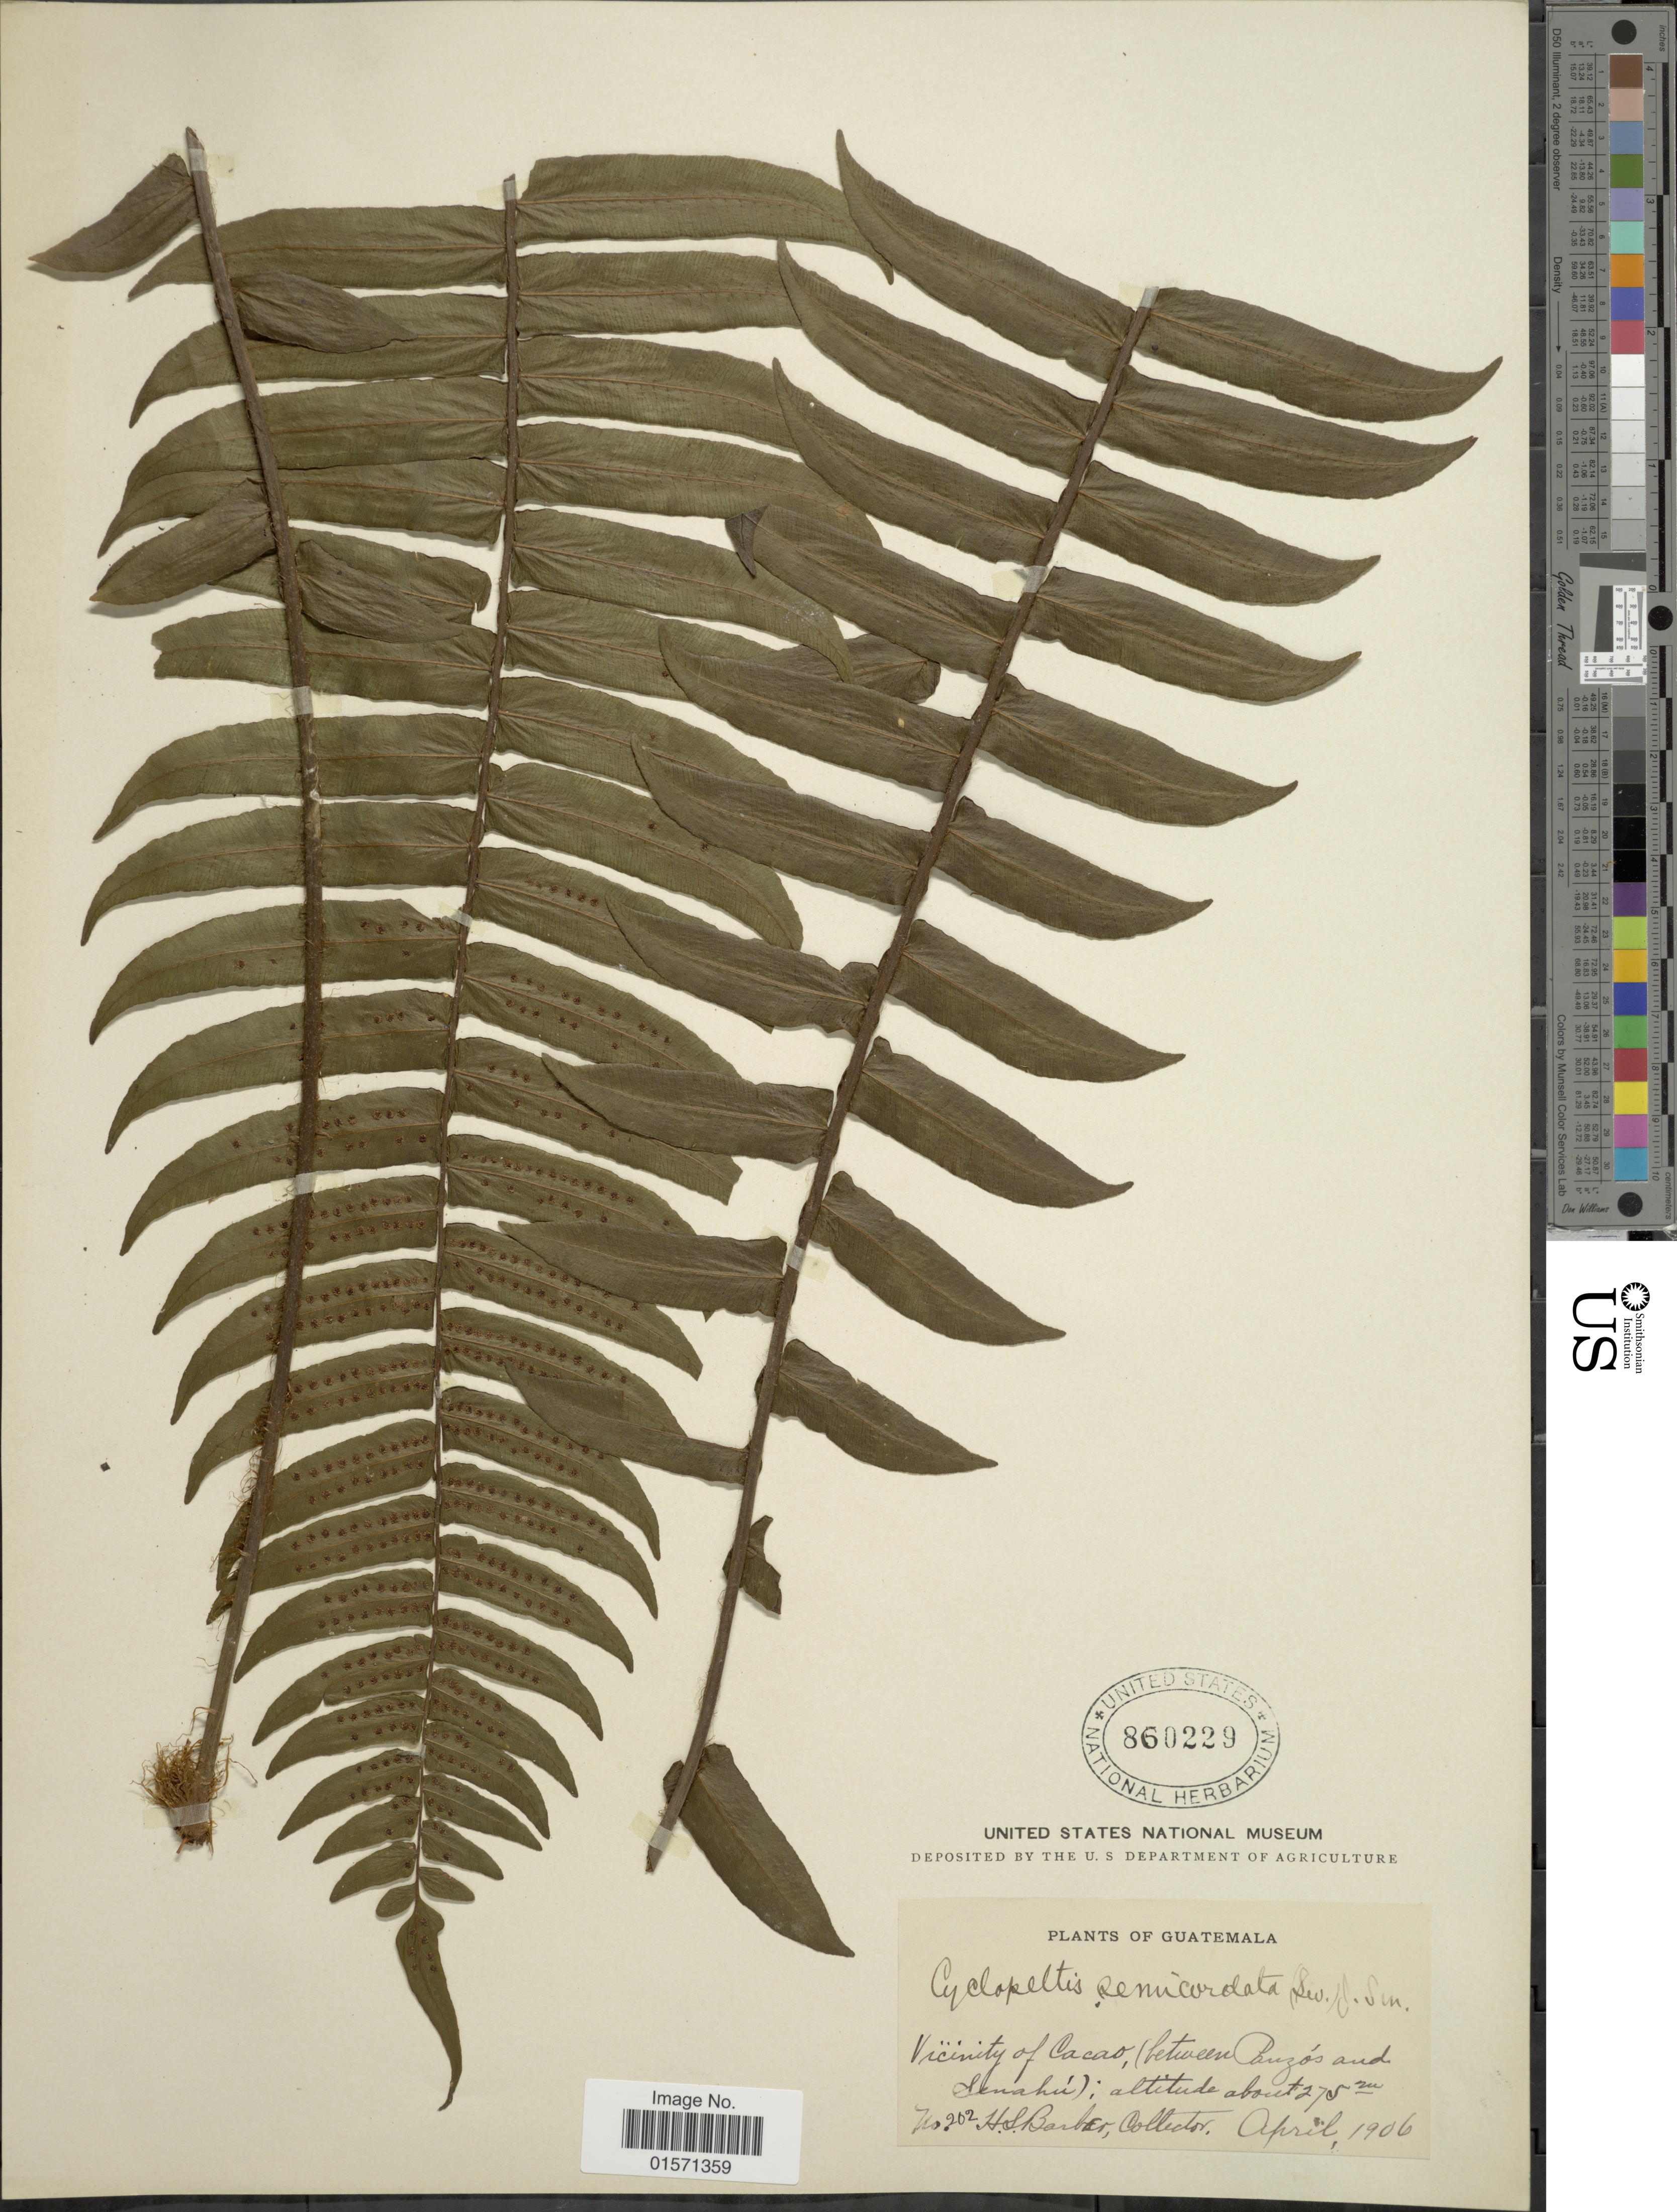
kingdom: Plantae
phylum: Tracheophyta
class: Polypodiopsida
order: Polypodiales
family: Lomariopsidaceae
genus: Cyclopeltis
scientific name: Cyclopeltis semicordata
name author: (Sw.) J. Sm.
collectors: H. Barber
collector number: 202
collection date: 1903-04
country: Guatemala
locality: Vicinity of Cacau, (between Pauzos and Senahu)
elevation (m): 275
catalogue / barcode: US 860229